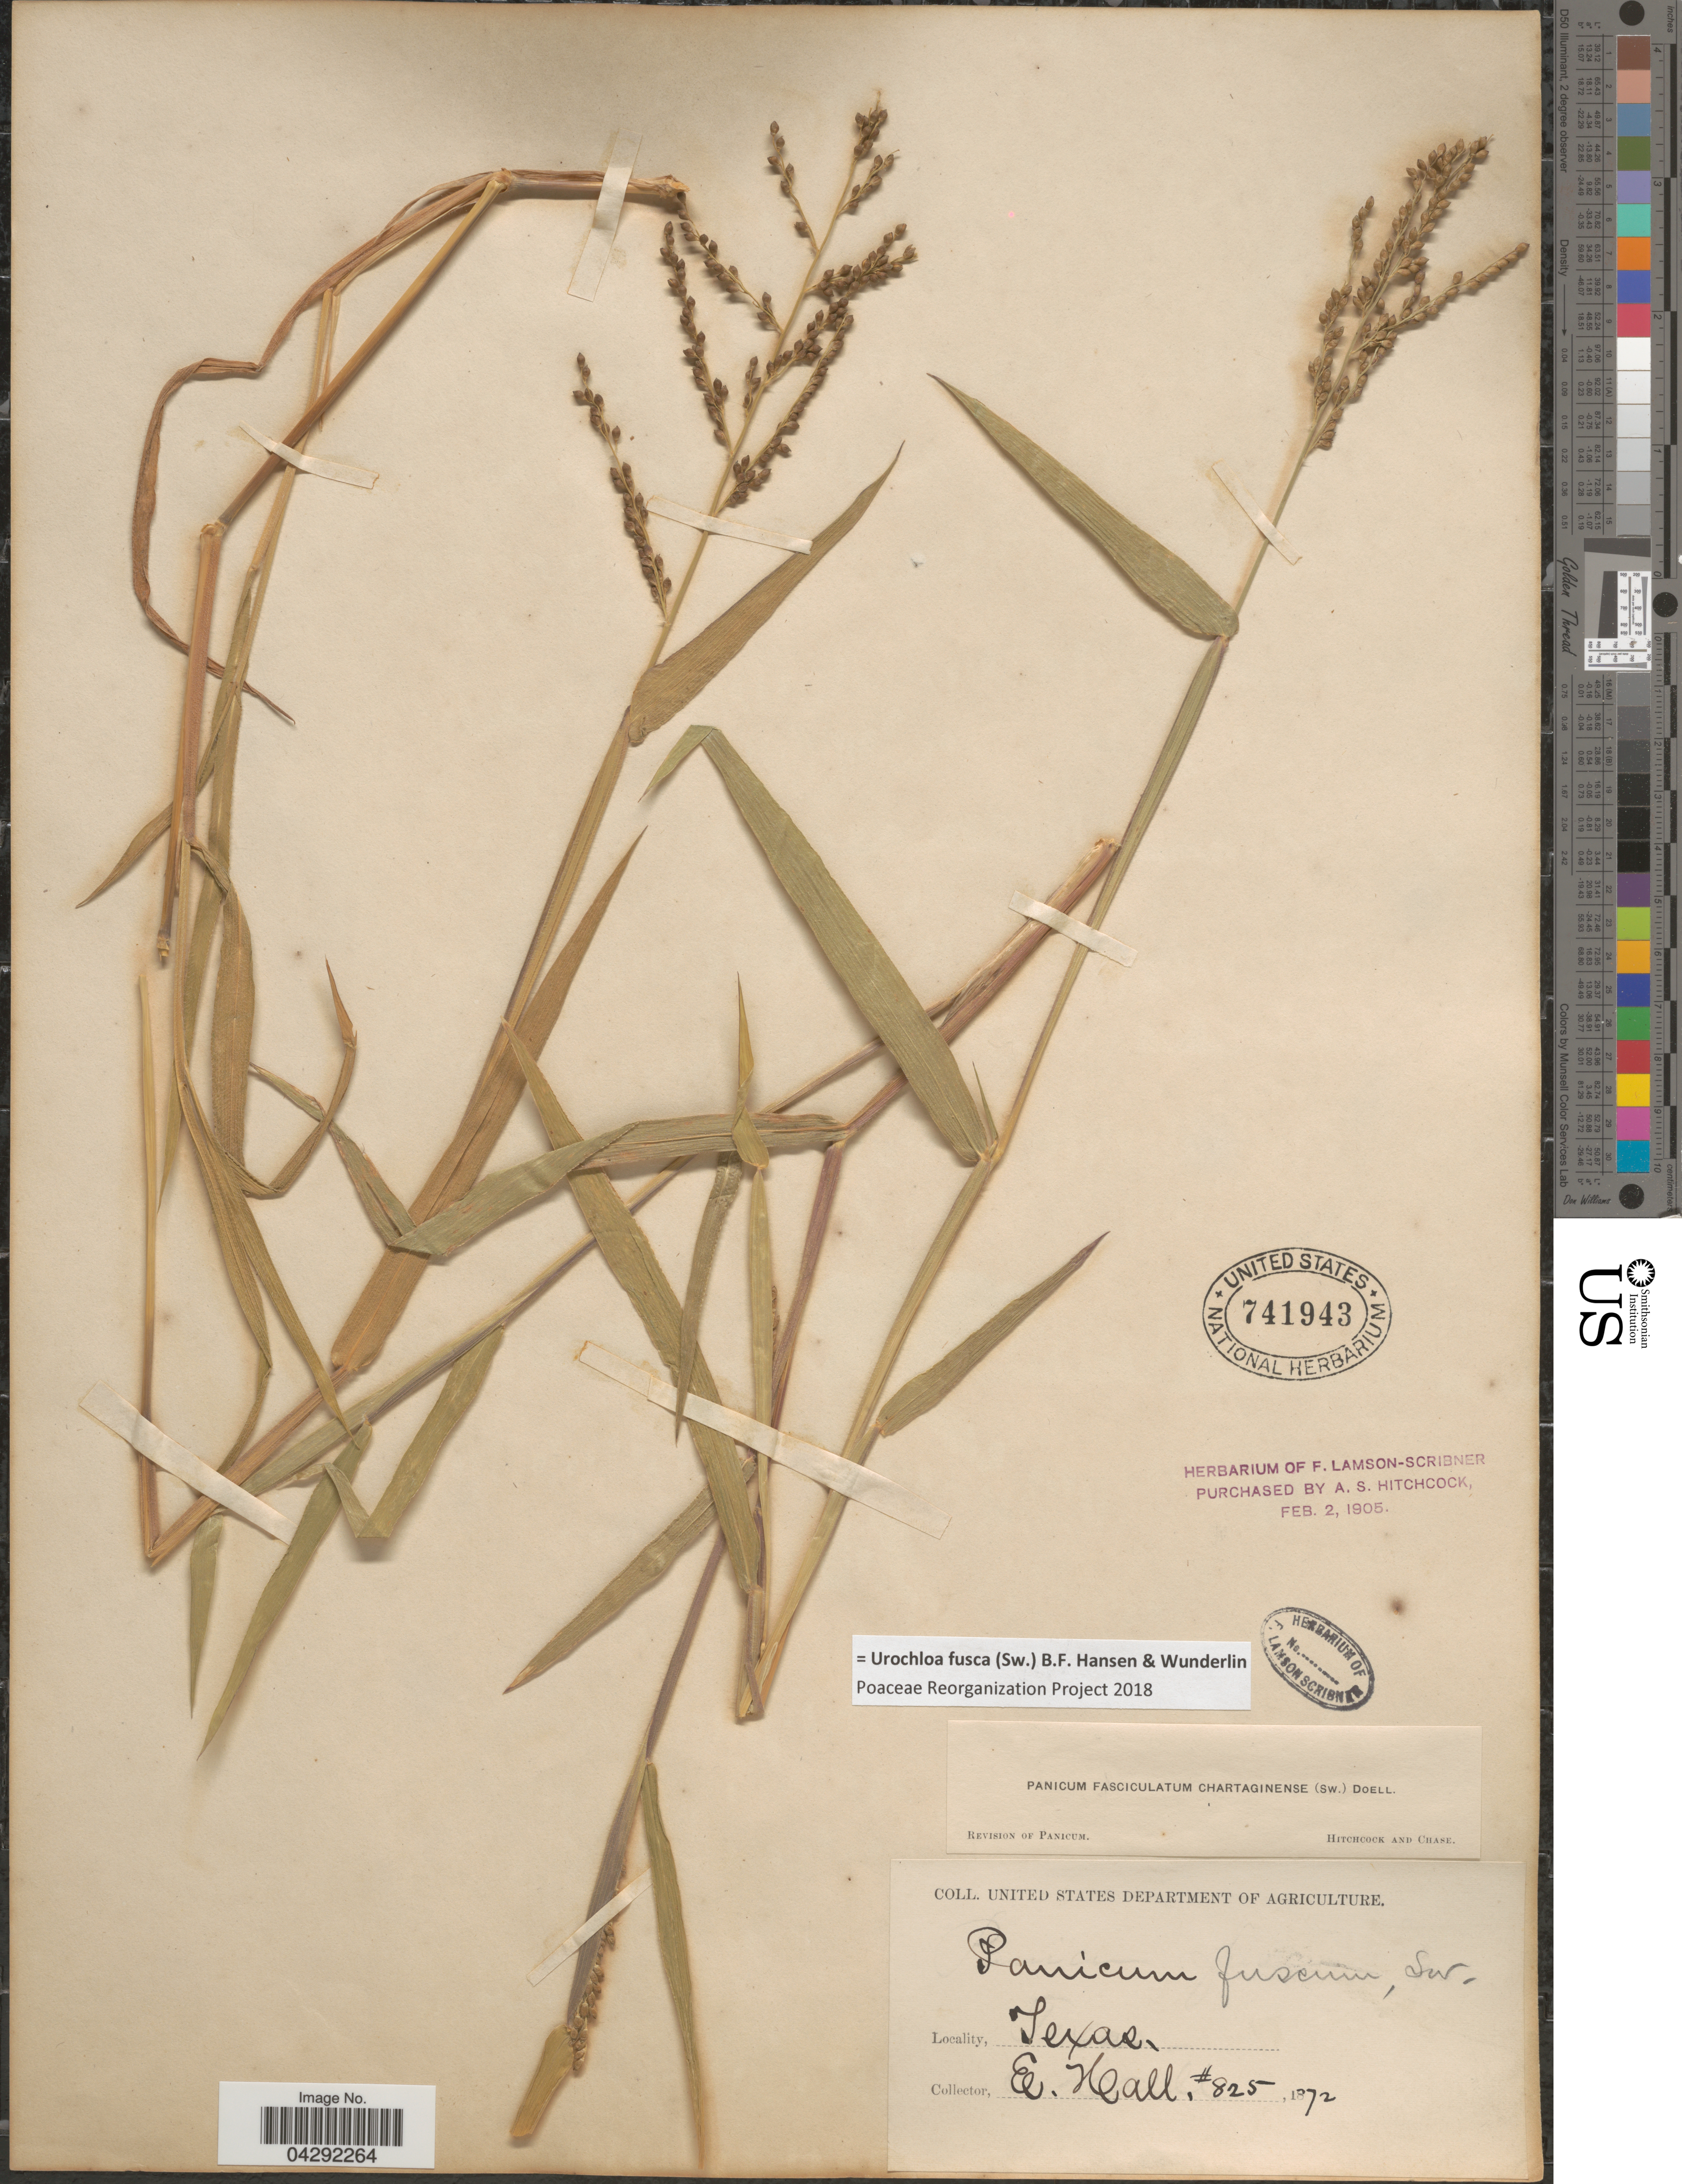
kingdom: Plantae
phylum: Tracheophyta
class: Liliopsida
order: Poales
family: Poaceae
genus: Urochloa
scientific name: Urochloa fusca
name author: (Sw.) B.F. Hansen & Wunderlin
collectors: E. Hall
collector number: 825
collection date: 1872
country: United States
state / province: Texas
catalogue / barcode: US 741943